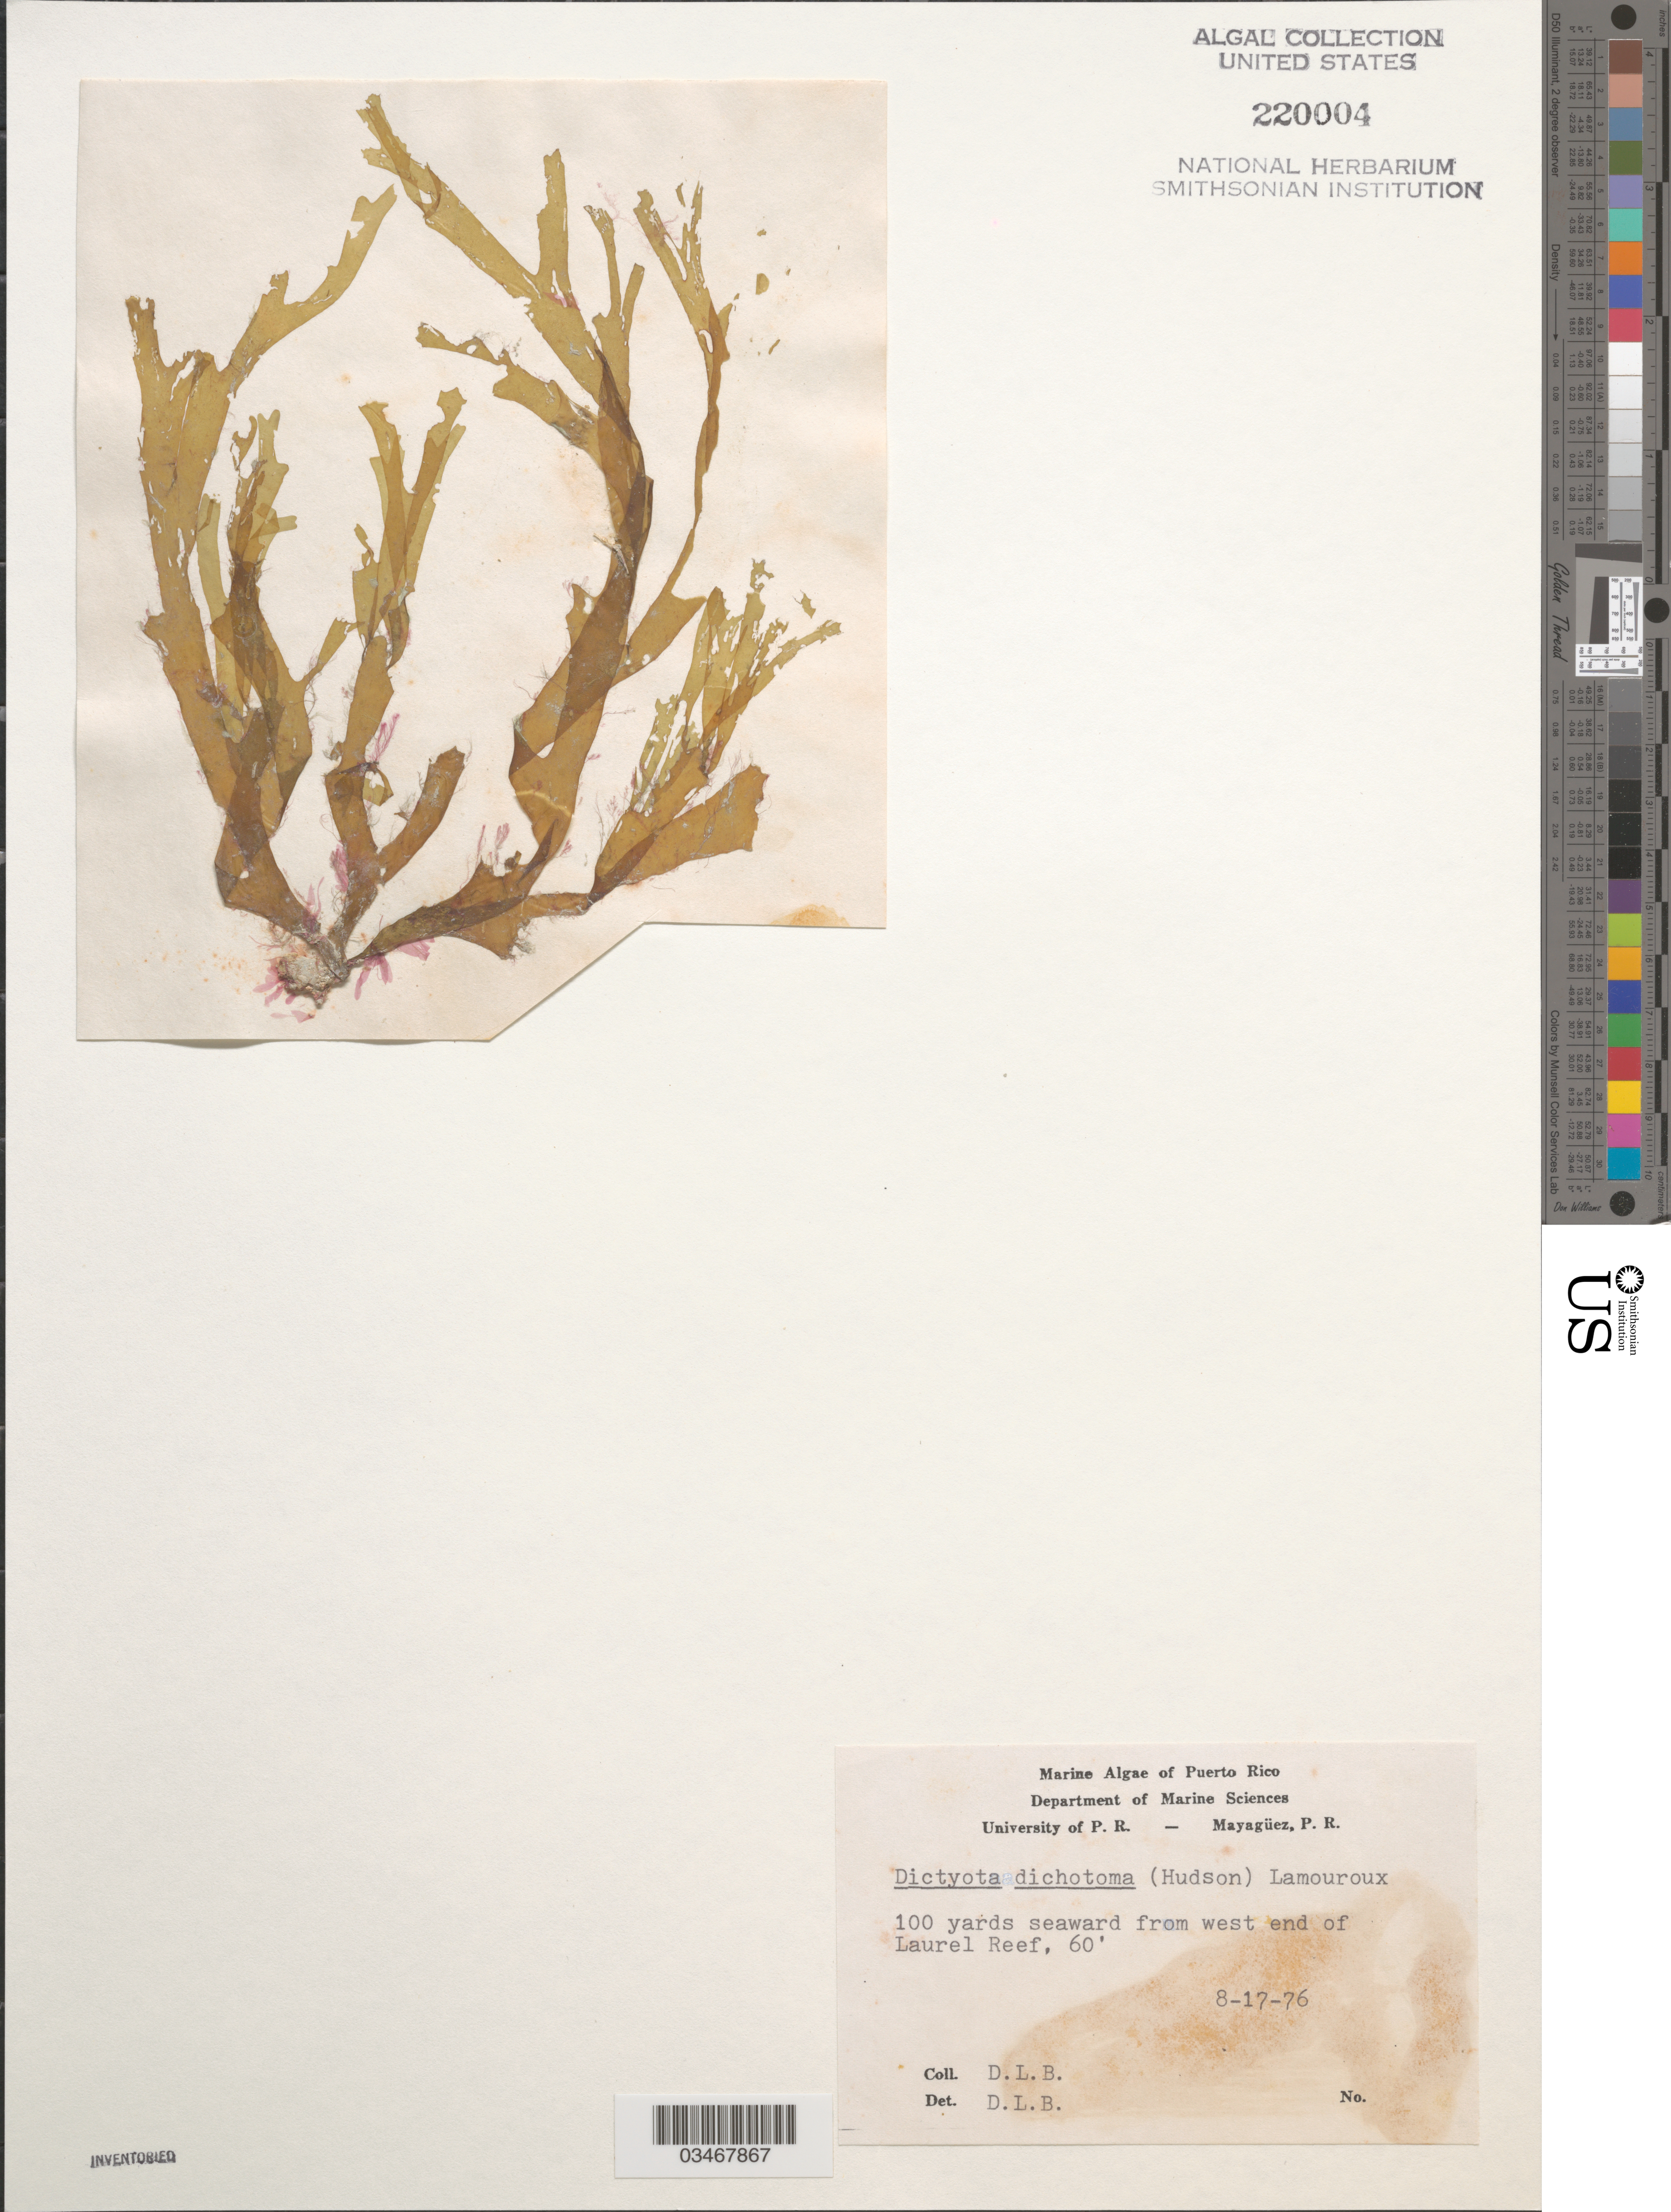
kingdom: Chromista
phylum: Ochrophyta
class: Phaeophyceae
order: Dictyotales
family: Dictyotaceae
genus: Dictyota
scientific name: Dictyota dichotoma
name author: (Huds.) J.V.Lamouroux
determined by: Ballantine, D. L.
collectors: D.L. Ballantine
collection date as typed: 17 Aug 1976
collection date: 1976-08-17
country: Puerto Rico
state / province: Lajas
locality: La Parguera, 100 yards seaward from west end of Laurel Reef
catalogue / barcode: US 220004